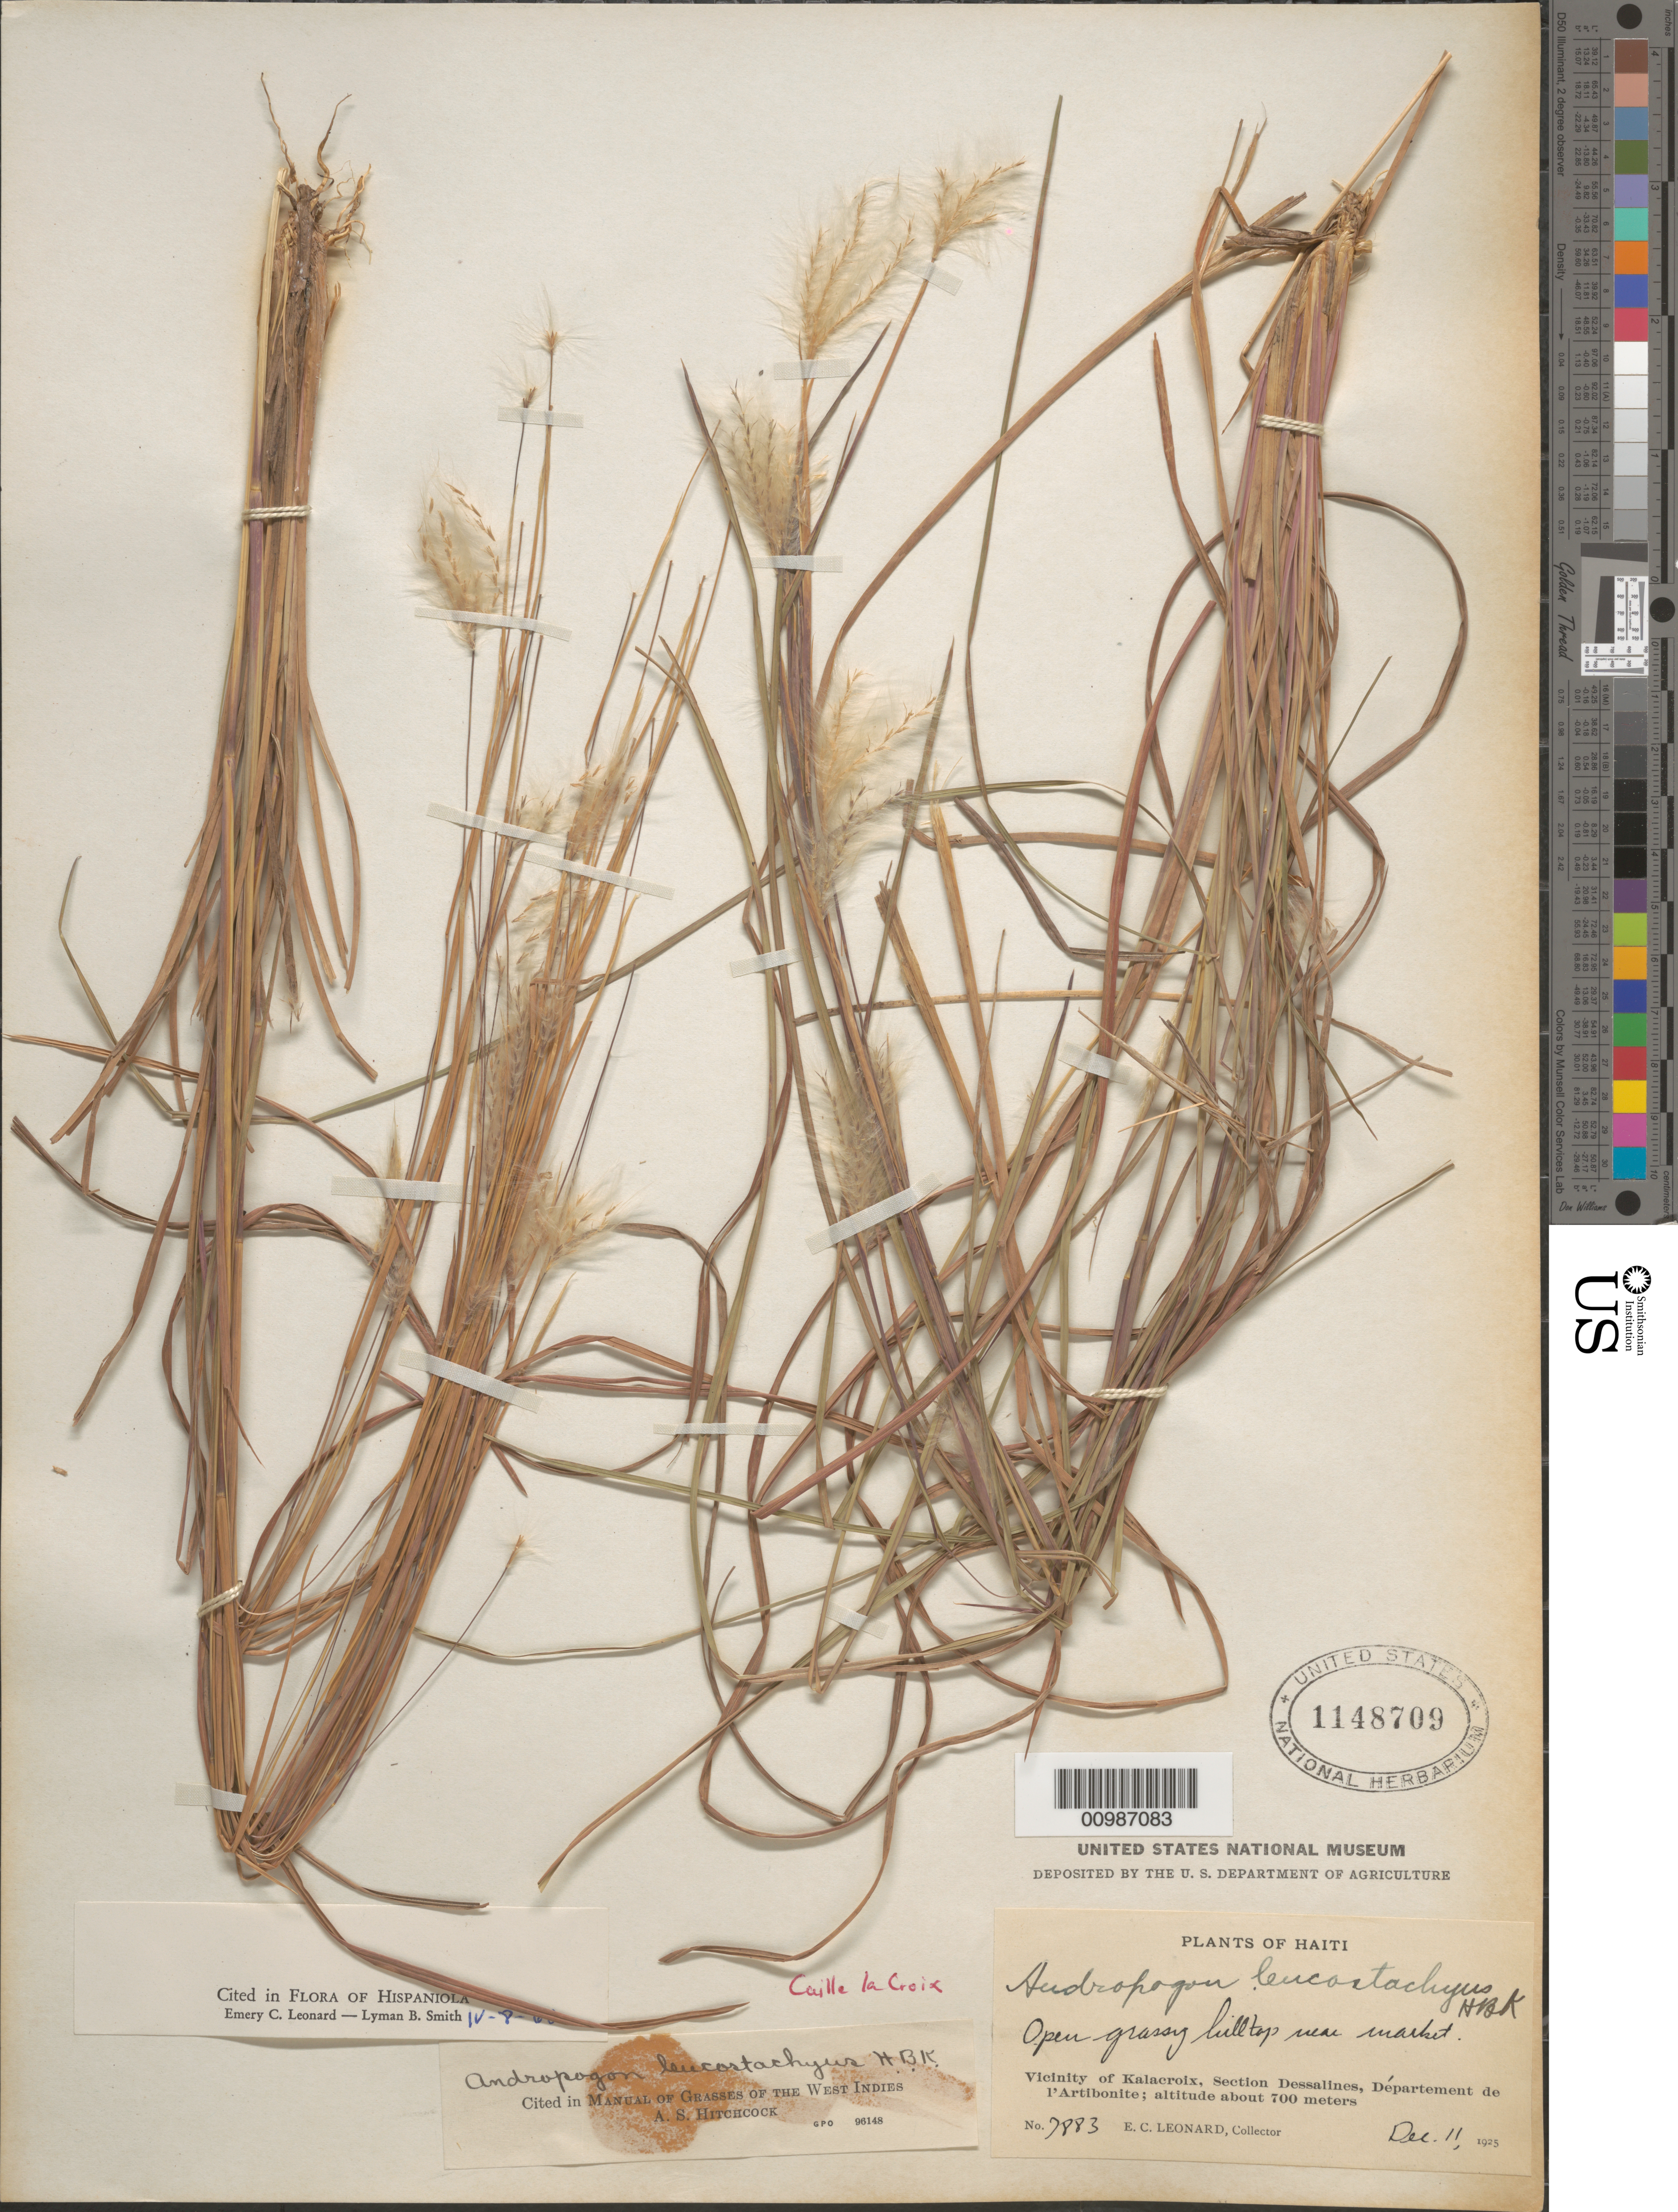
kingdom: Plantae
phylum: Tracheophyta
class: Liliopsida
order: Poales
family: Poaceae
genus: Andropogon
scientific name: Andropogon leucostachyus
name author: Kunth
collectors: E. C. Leonard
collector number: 7883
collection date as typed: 11 Dec 1925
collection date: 1925-12-11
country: Haiti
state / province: Artibonite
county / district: Dessalines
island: Hispaniola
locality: Vicinity of Caille la Croix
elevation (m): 700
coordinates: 0 N, 0 E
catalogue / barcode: US 1148709